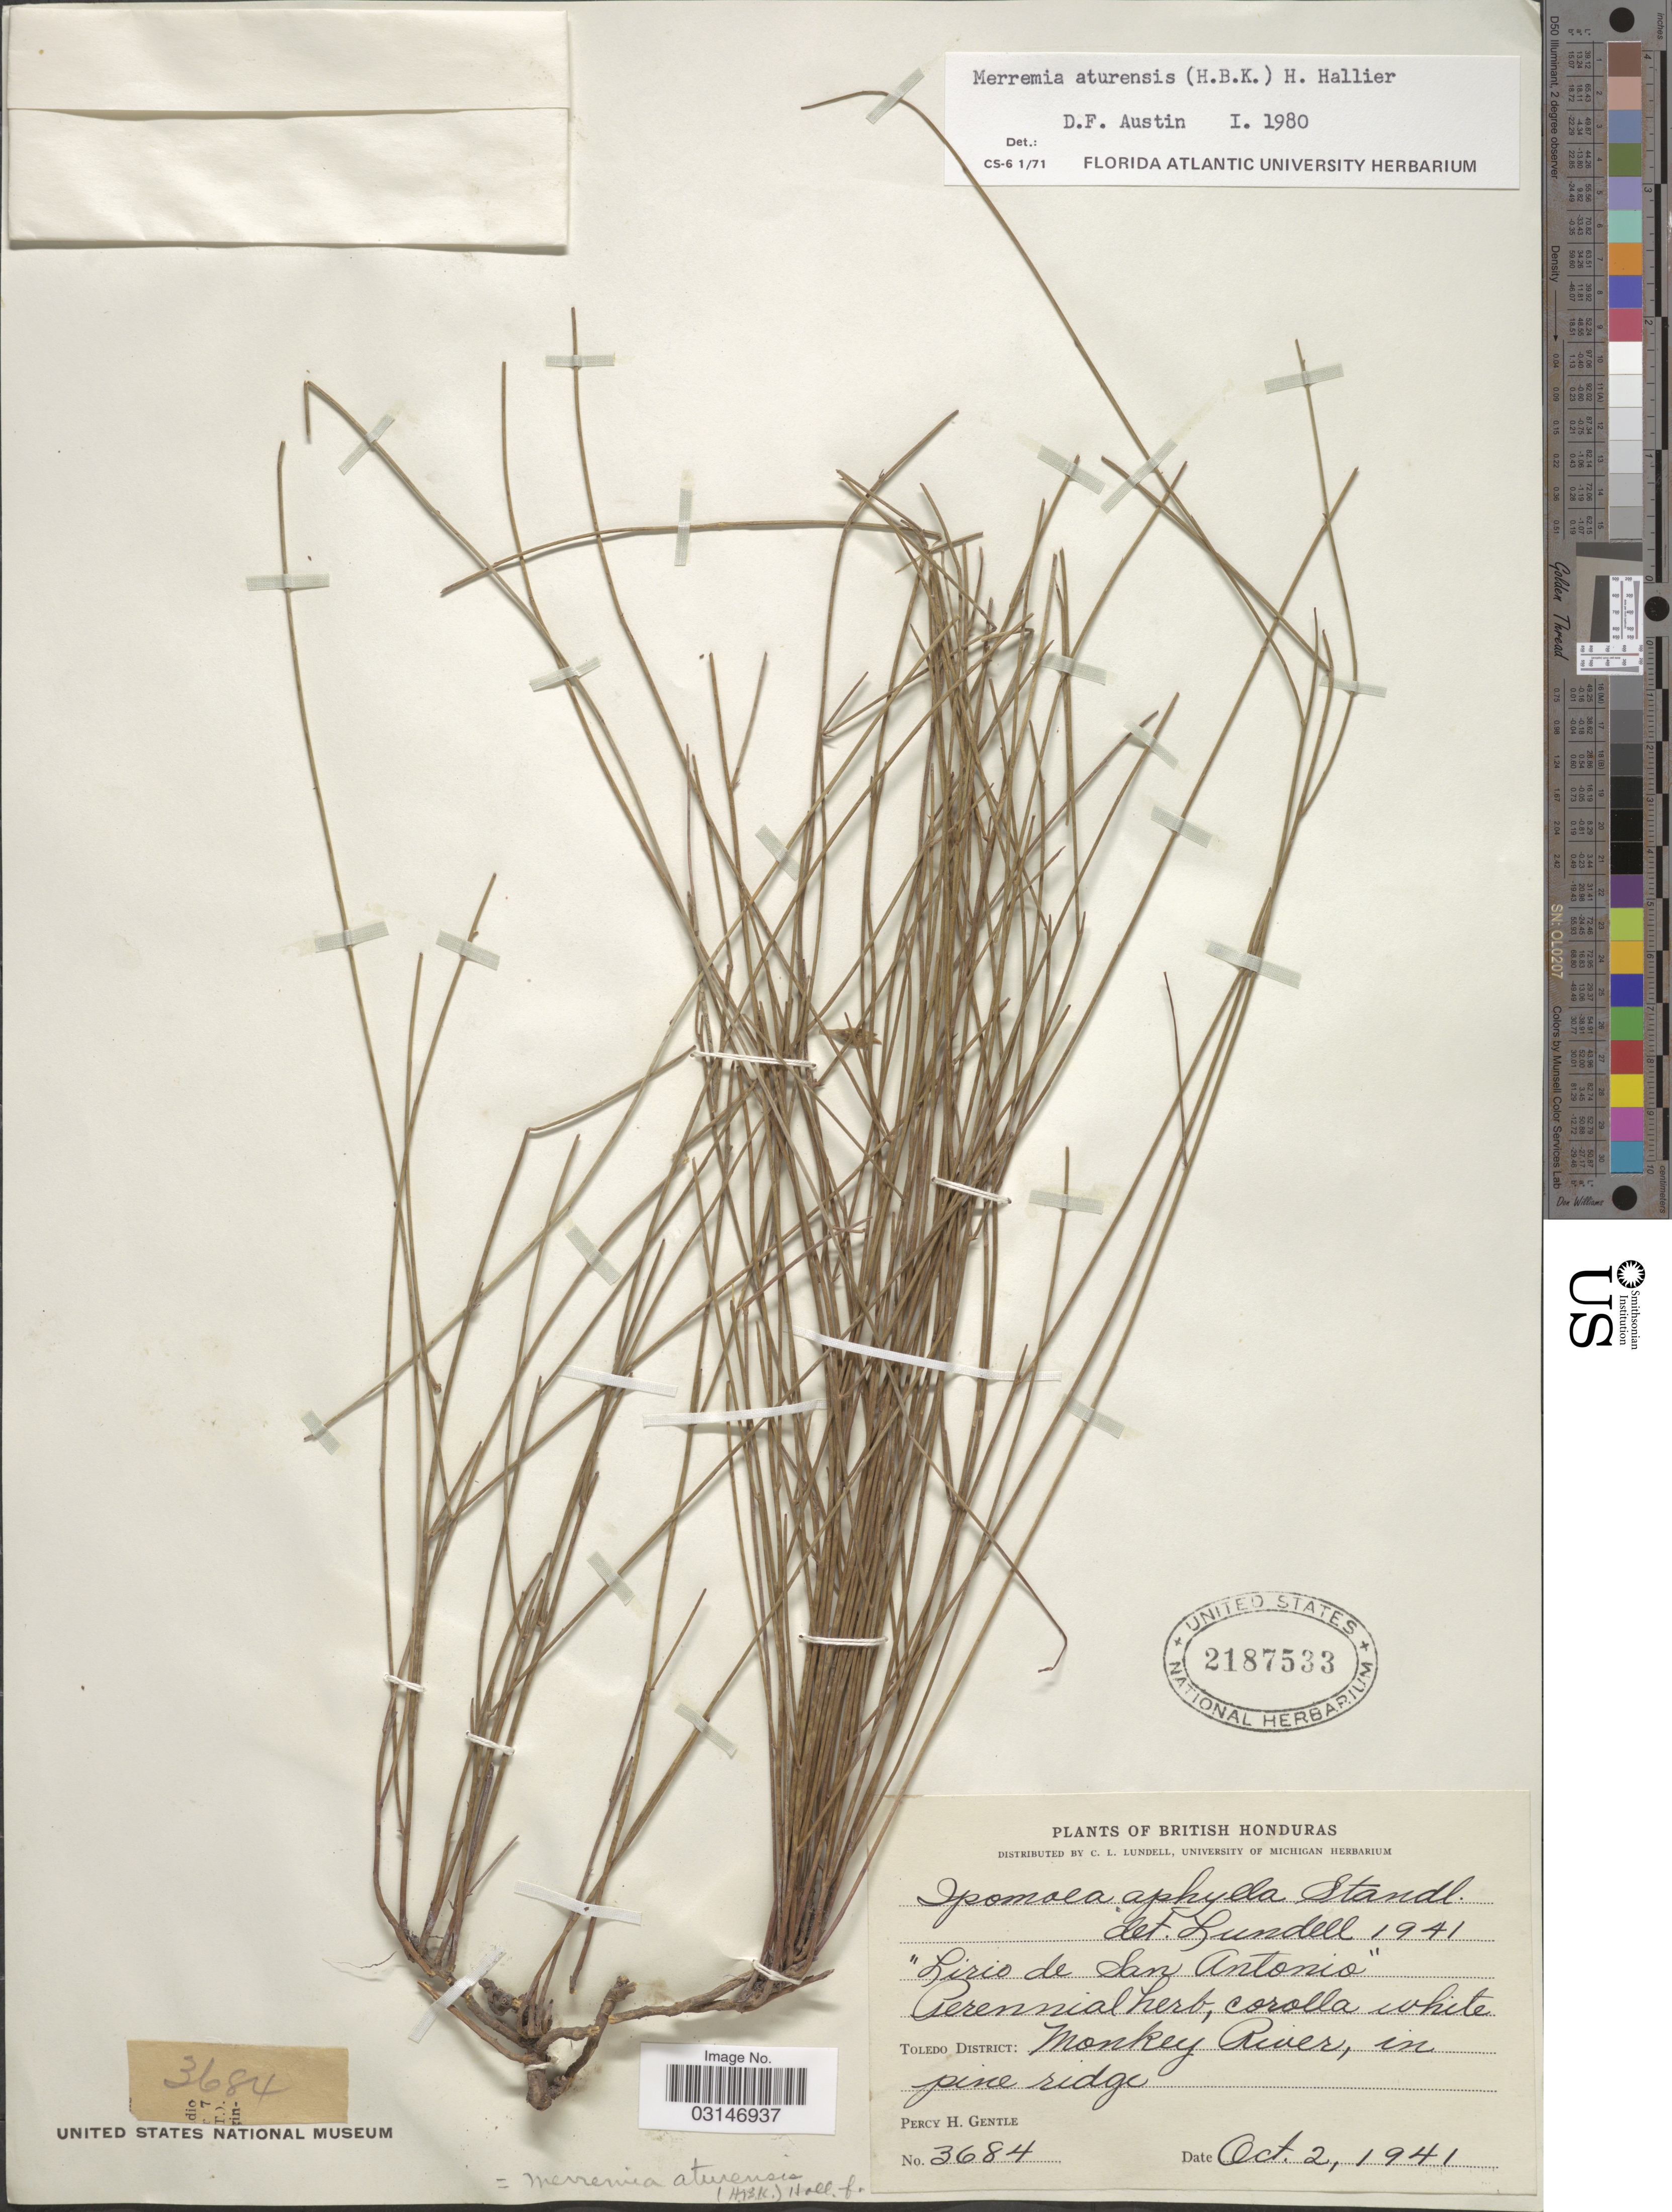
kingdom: Plantae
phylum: Tracheophyta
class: Magnoliopsida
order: Solanales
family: Convolvulaceae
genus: Distimake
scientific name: Distimake aturensis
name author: (Kunth) A. R. Simões & Staples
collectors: P. H. Gentle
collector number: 3684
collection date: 1941-10-02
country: Belize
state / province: Toledo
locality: British Honduras, Toledo District: Monkey River, in pine ridge.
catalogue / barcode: US 2187533